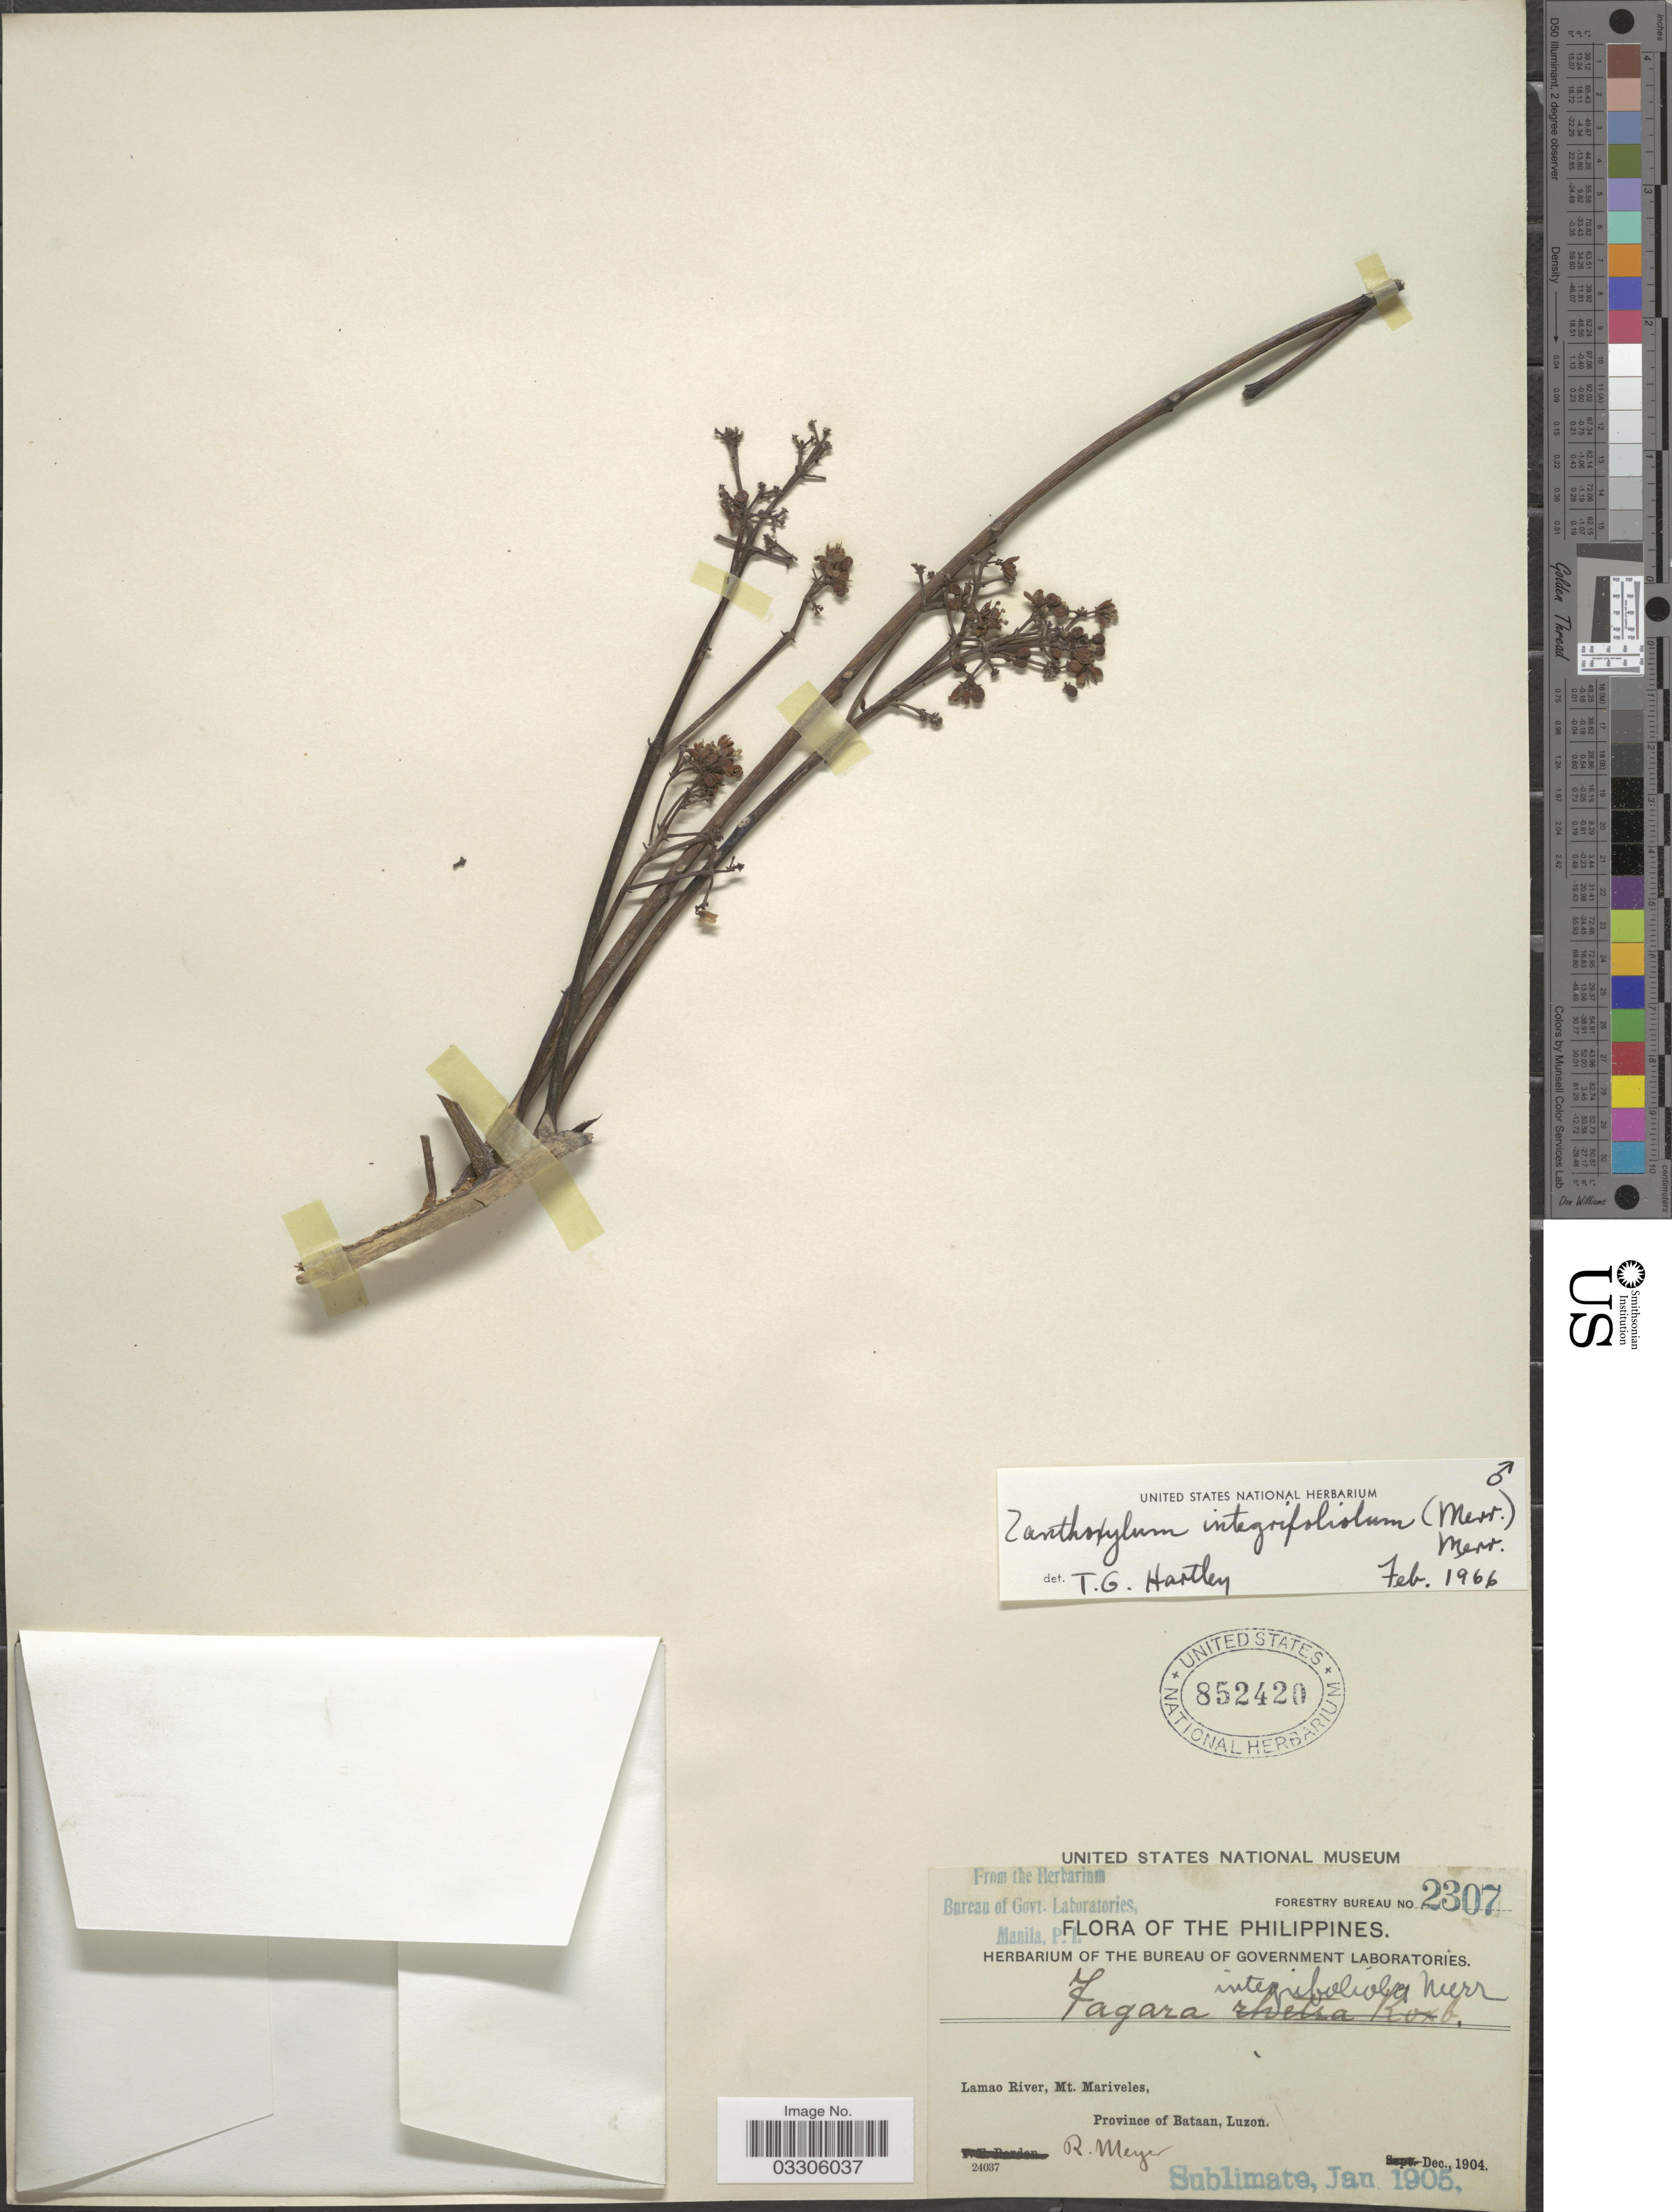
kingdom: Plantae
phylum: Tracheophyta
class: Magnoliopsida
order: Sapindales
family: Rutaceae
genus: Zanthoxylum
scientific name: Zanthoxylum integrifoliolum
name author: (Merr.) Merr.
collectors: R. Meyer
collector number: Forestry Bureau 2307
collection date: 1904-12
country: Philippines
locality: Lamao River, Mt. Mariveles, Province of Bataan, Luzon.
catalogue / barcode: US 852420